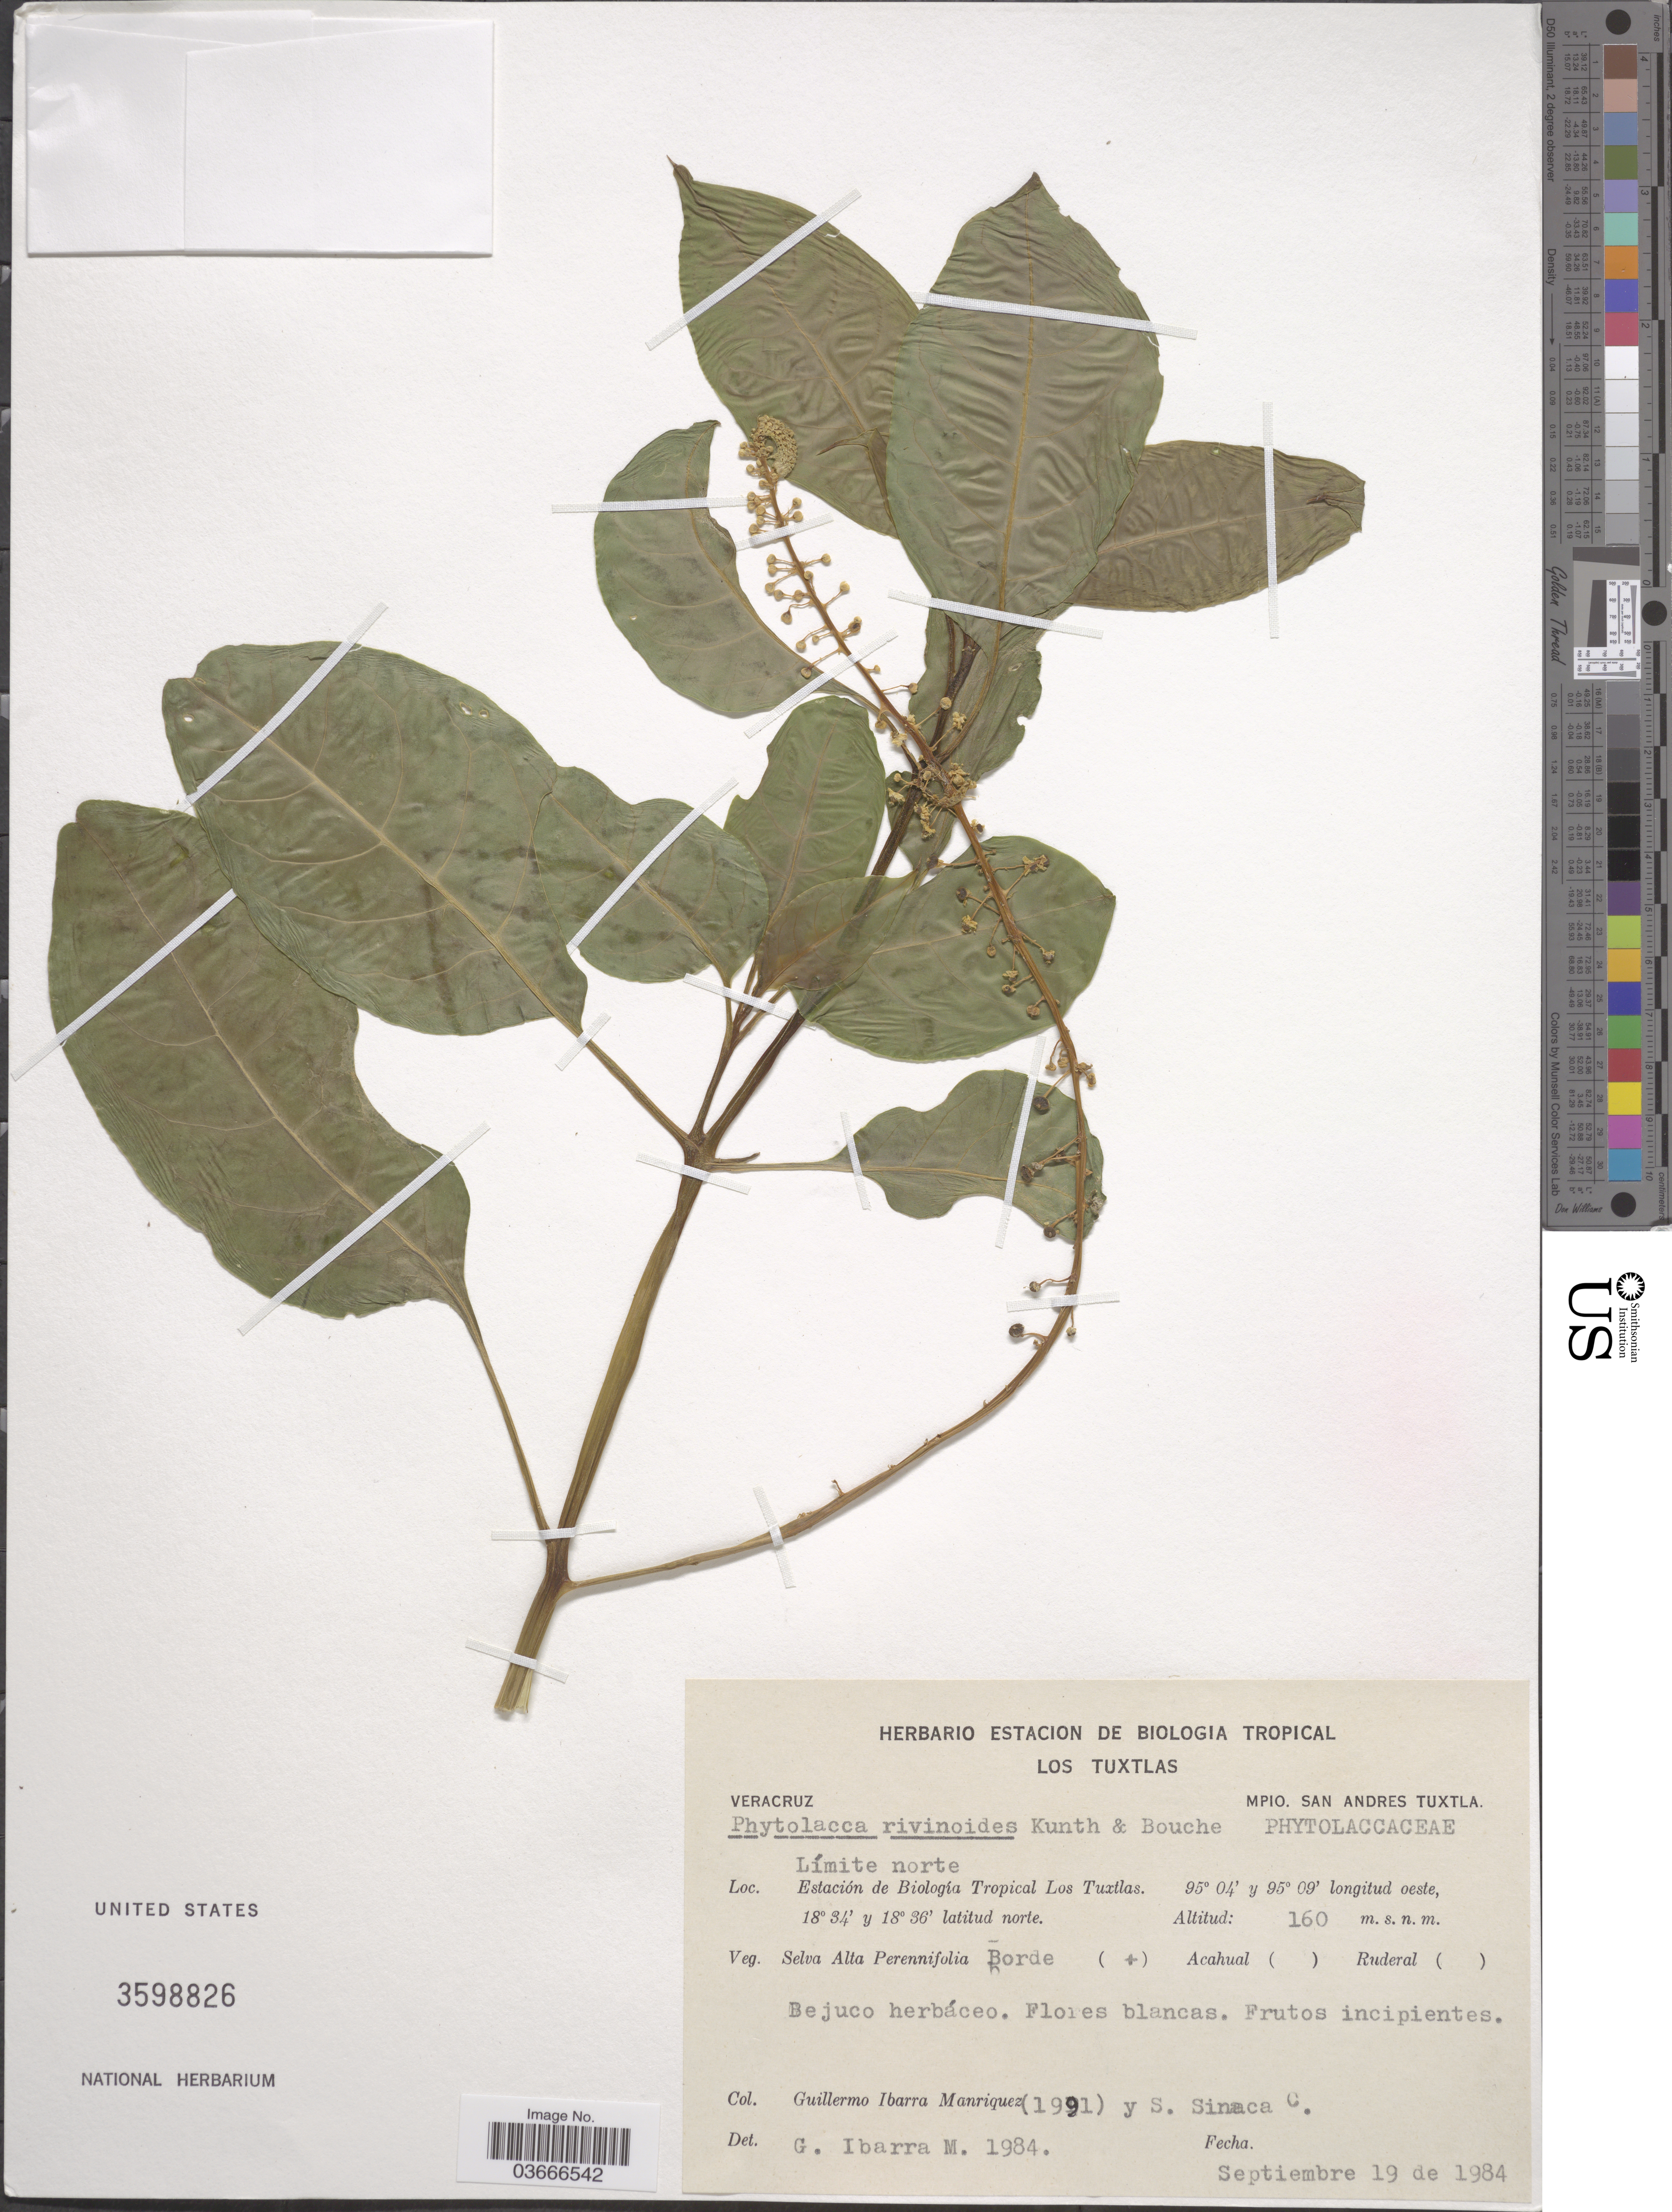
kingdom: Plantae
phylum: Tracheophyta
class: Magnoliopsida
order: Caryophyllales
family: Phytolaccaceae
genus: Phytolacca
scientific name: Phytolacca rivinoides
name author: Kunth & C.D. Bouché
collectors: G. Ibarra M. & S. Sinaca Colin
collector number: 1991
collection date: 1984-09-19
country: Mexico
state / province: Veracruz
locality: Veracruz. Mpio. San Andres Tuxtla. Límite norte. Estación de Biología Tropical Los Tuxtlas.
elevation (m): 160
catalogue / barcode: US 3598826